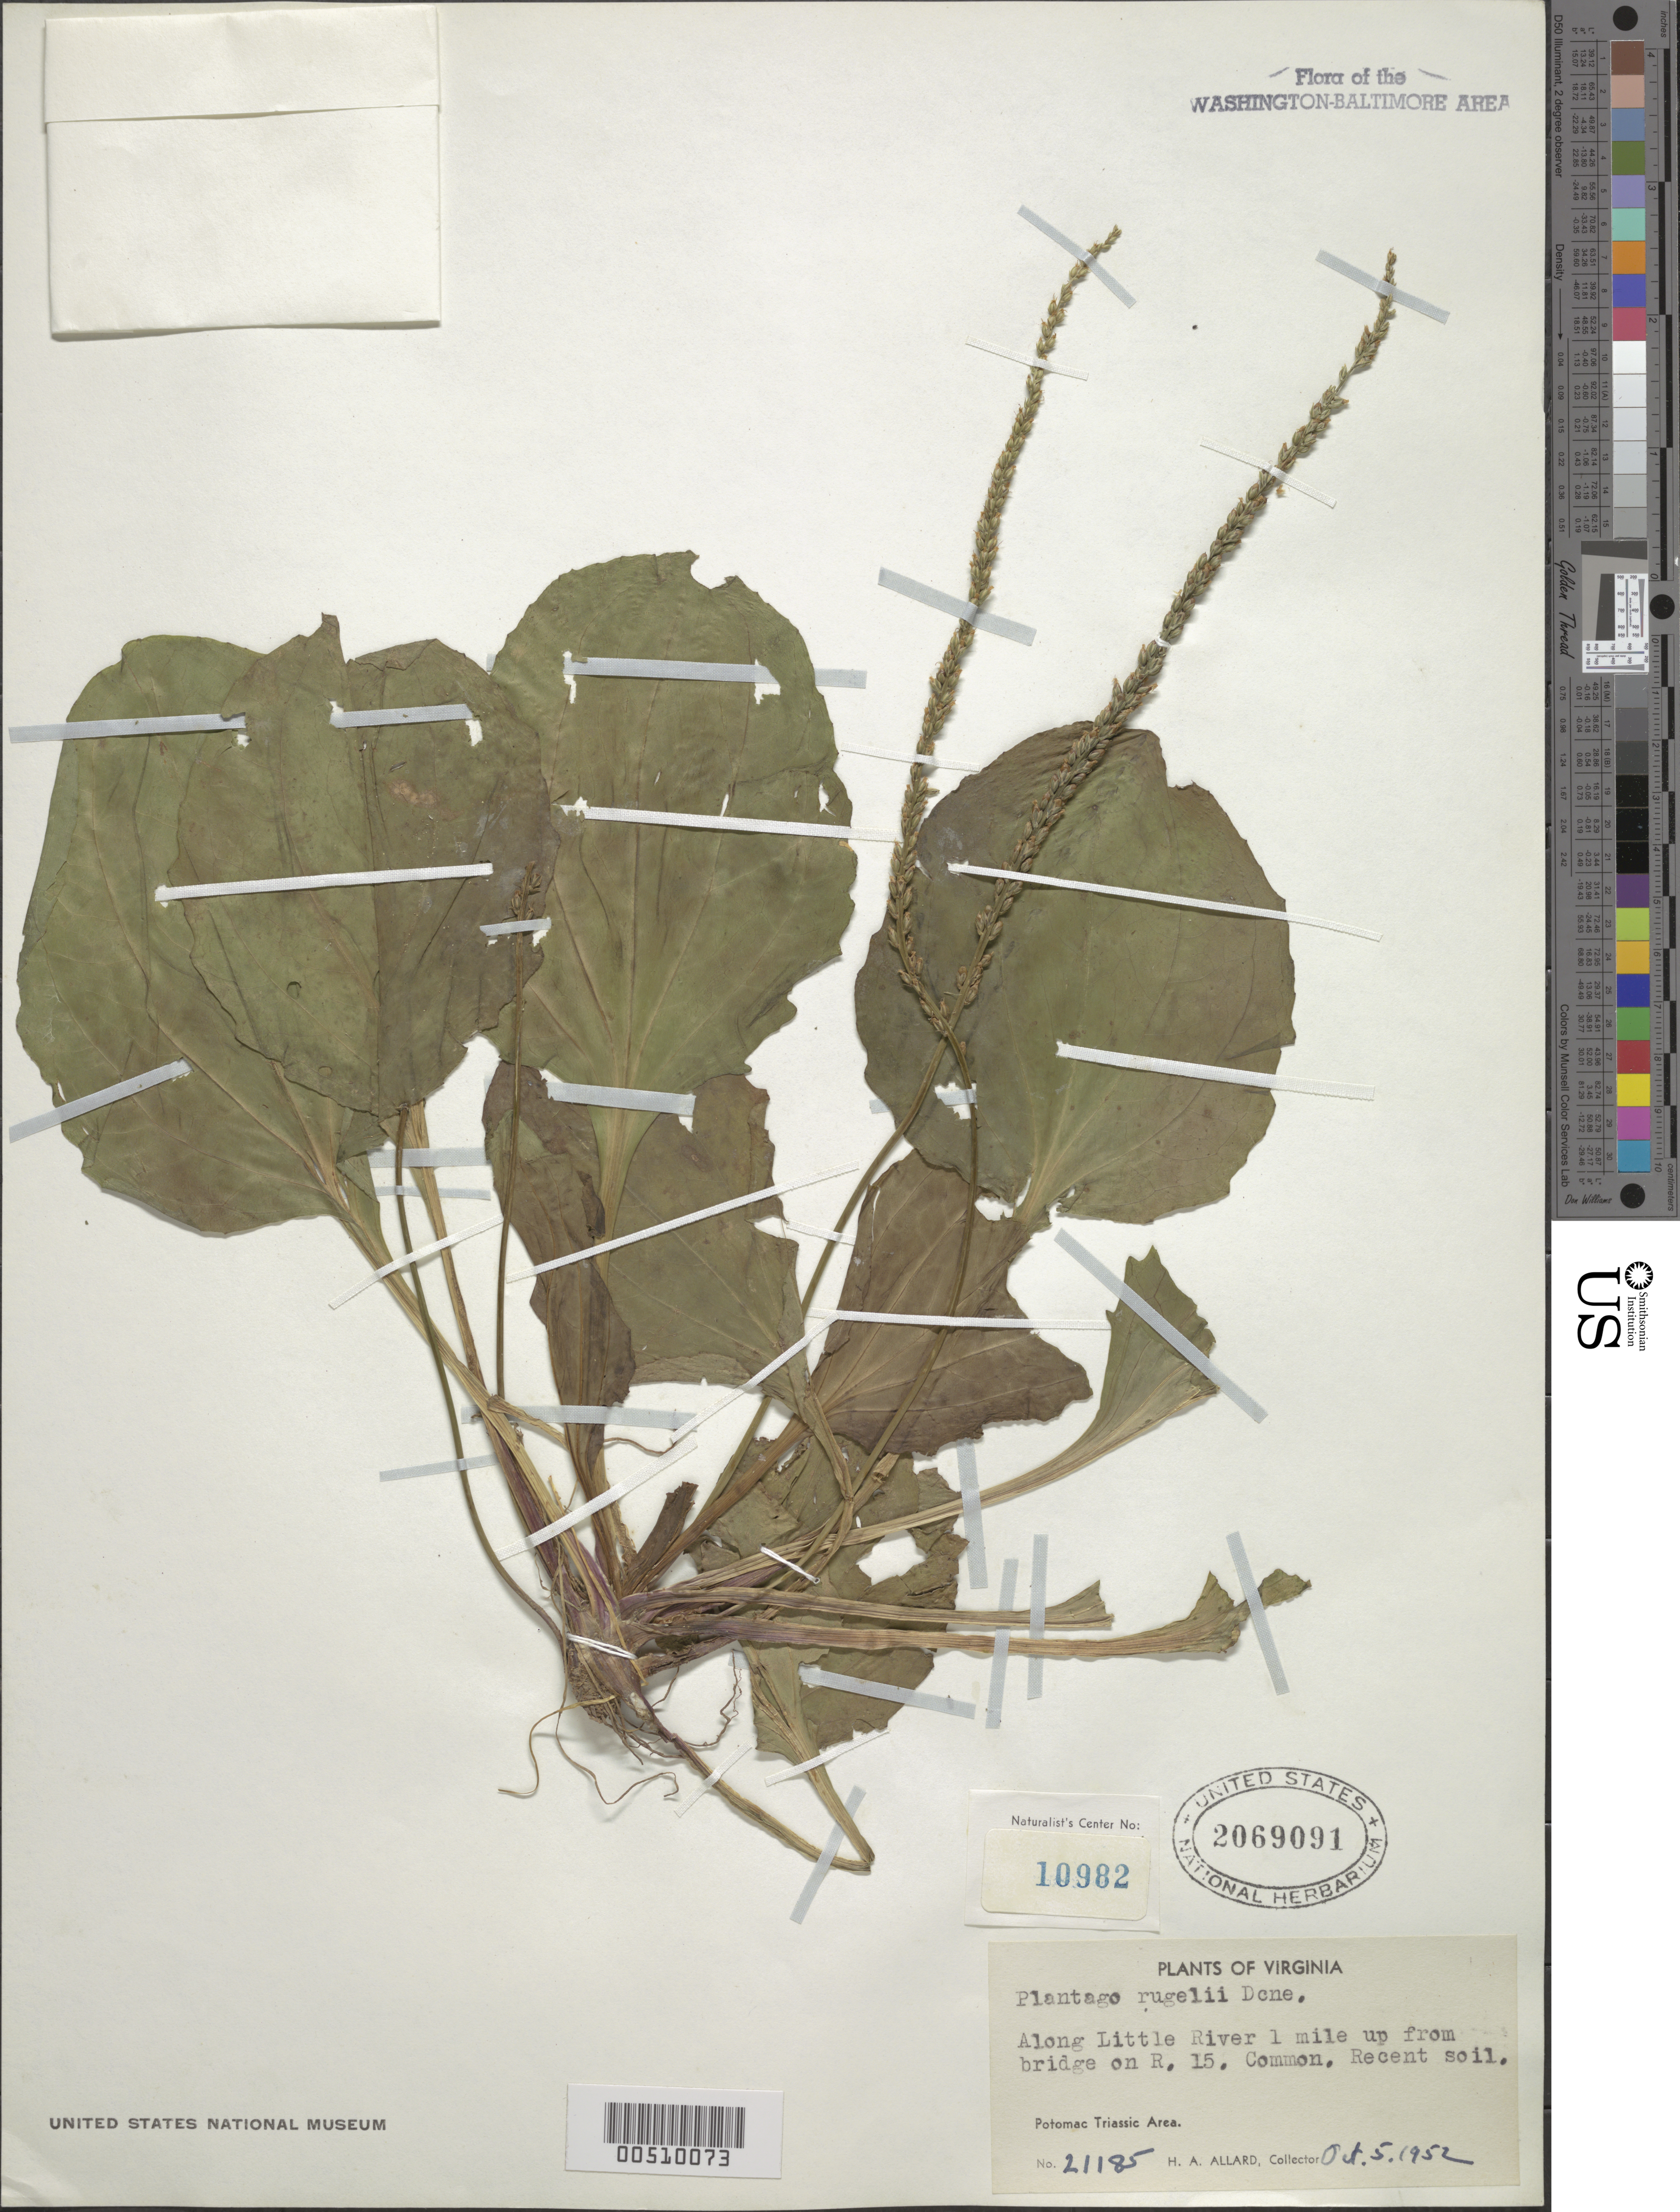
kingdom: Plantae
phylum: Tracheophyta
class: Magnoliopsida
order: Lamiales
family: Plantaginaceae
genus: Plantago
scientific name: Plantago rugelii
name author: Decne.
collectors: H. A. Allard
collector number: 21185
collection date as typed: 05 Oct 1952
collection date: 1952-10-05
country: United States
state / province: Virginia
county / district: Loudoun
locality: Little River 1 mi. up from Bridge on Rt. 15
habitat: Recent soil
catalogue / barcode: US 2069091